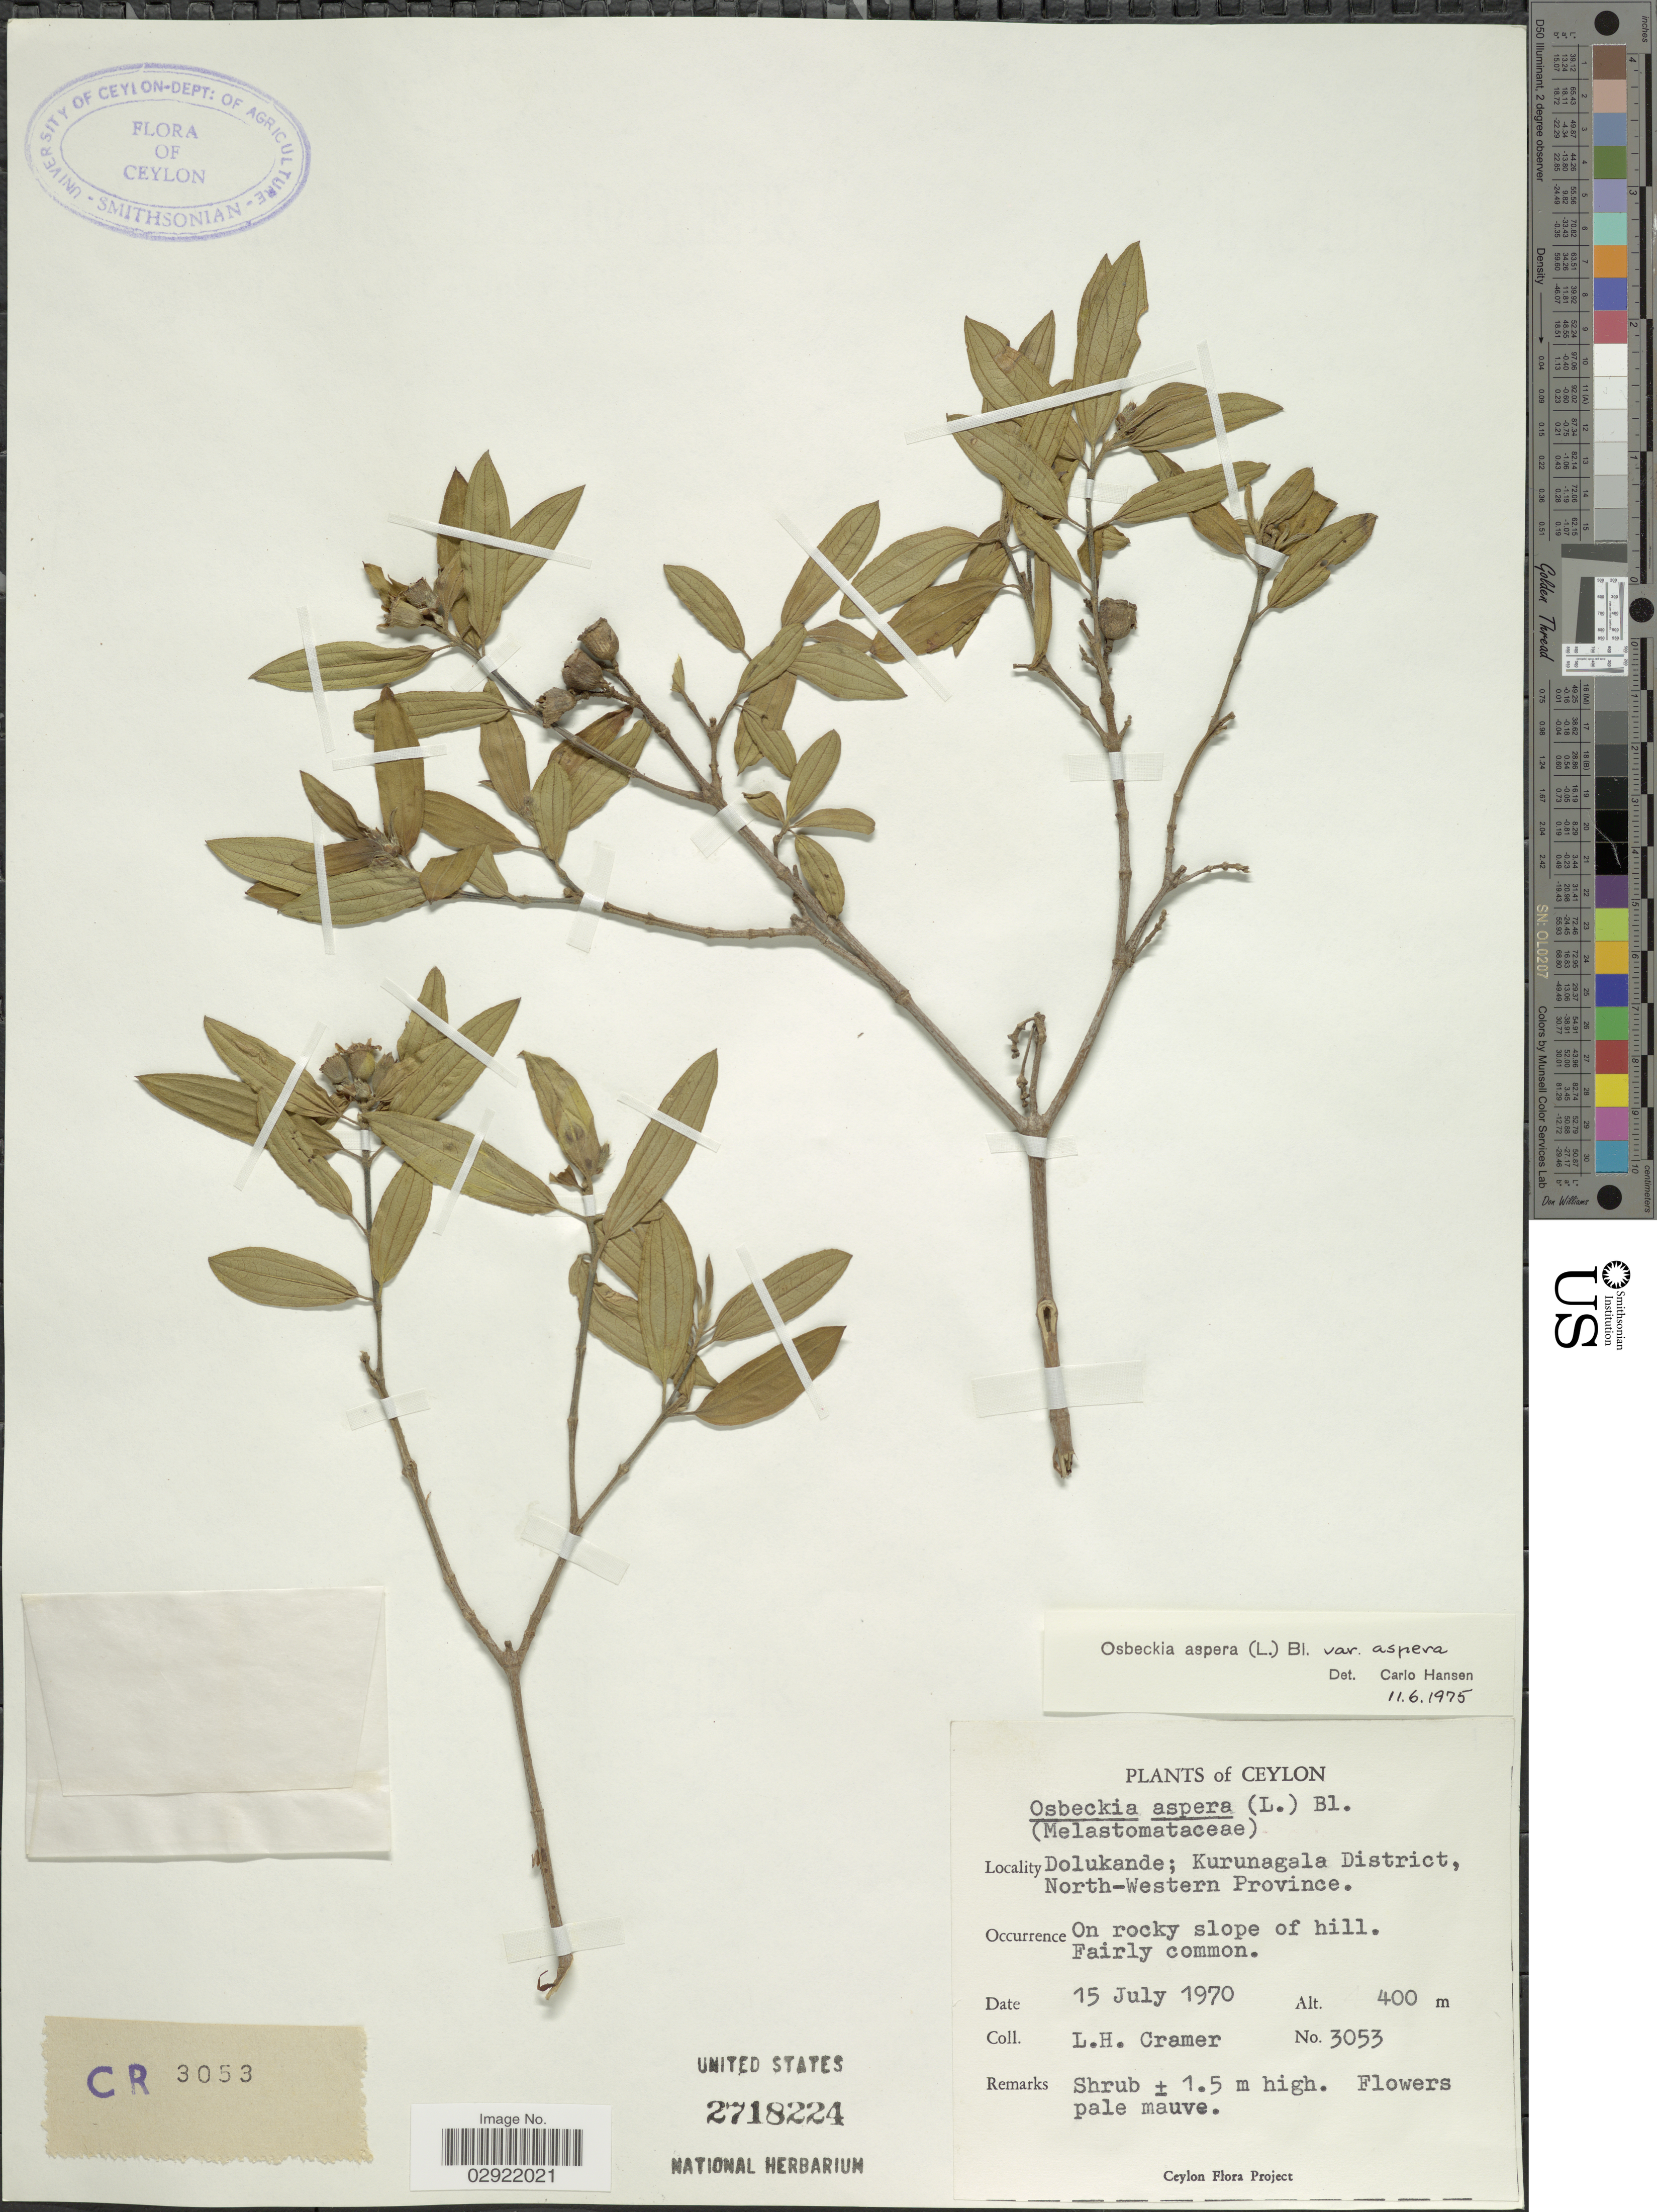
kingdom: Plantae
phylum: Tracheophyta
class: Magnoliopsida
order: Myrtales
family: Melastomataceae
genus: Osbeckia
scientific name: Osbeckia aspera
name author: Blume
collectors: L. H. Cramer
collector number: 3053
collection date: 1970-07-15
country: Sri Lanka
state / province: North Western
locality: Ceylon. Dolukande; Kurunagala District.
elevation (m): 400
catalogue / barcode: US 2718224